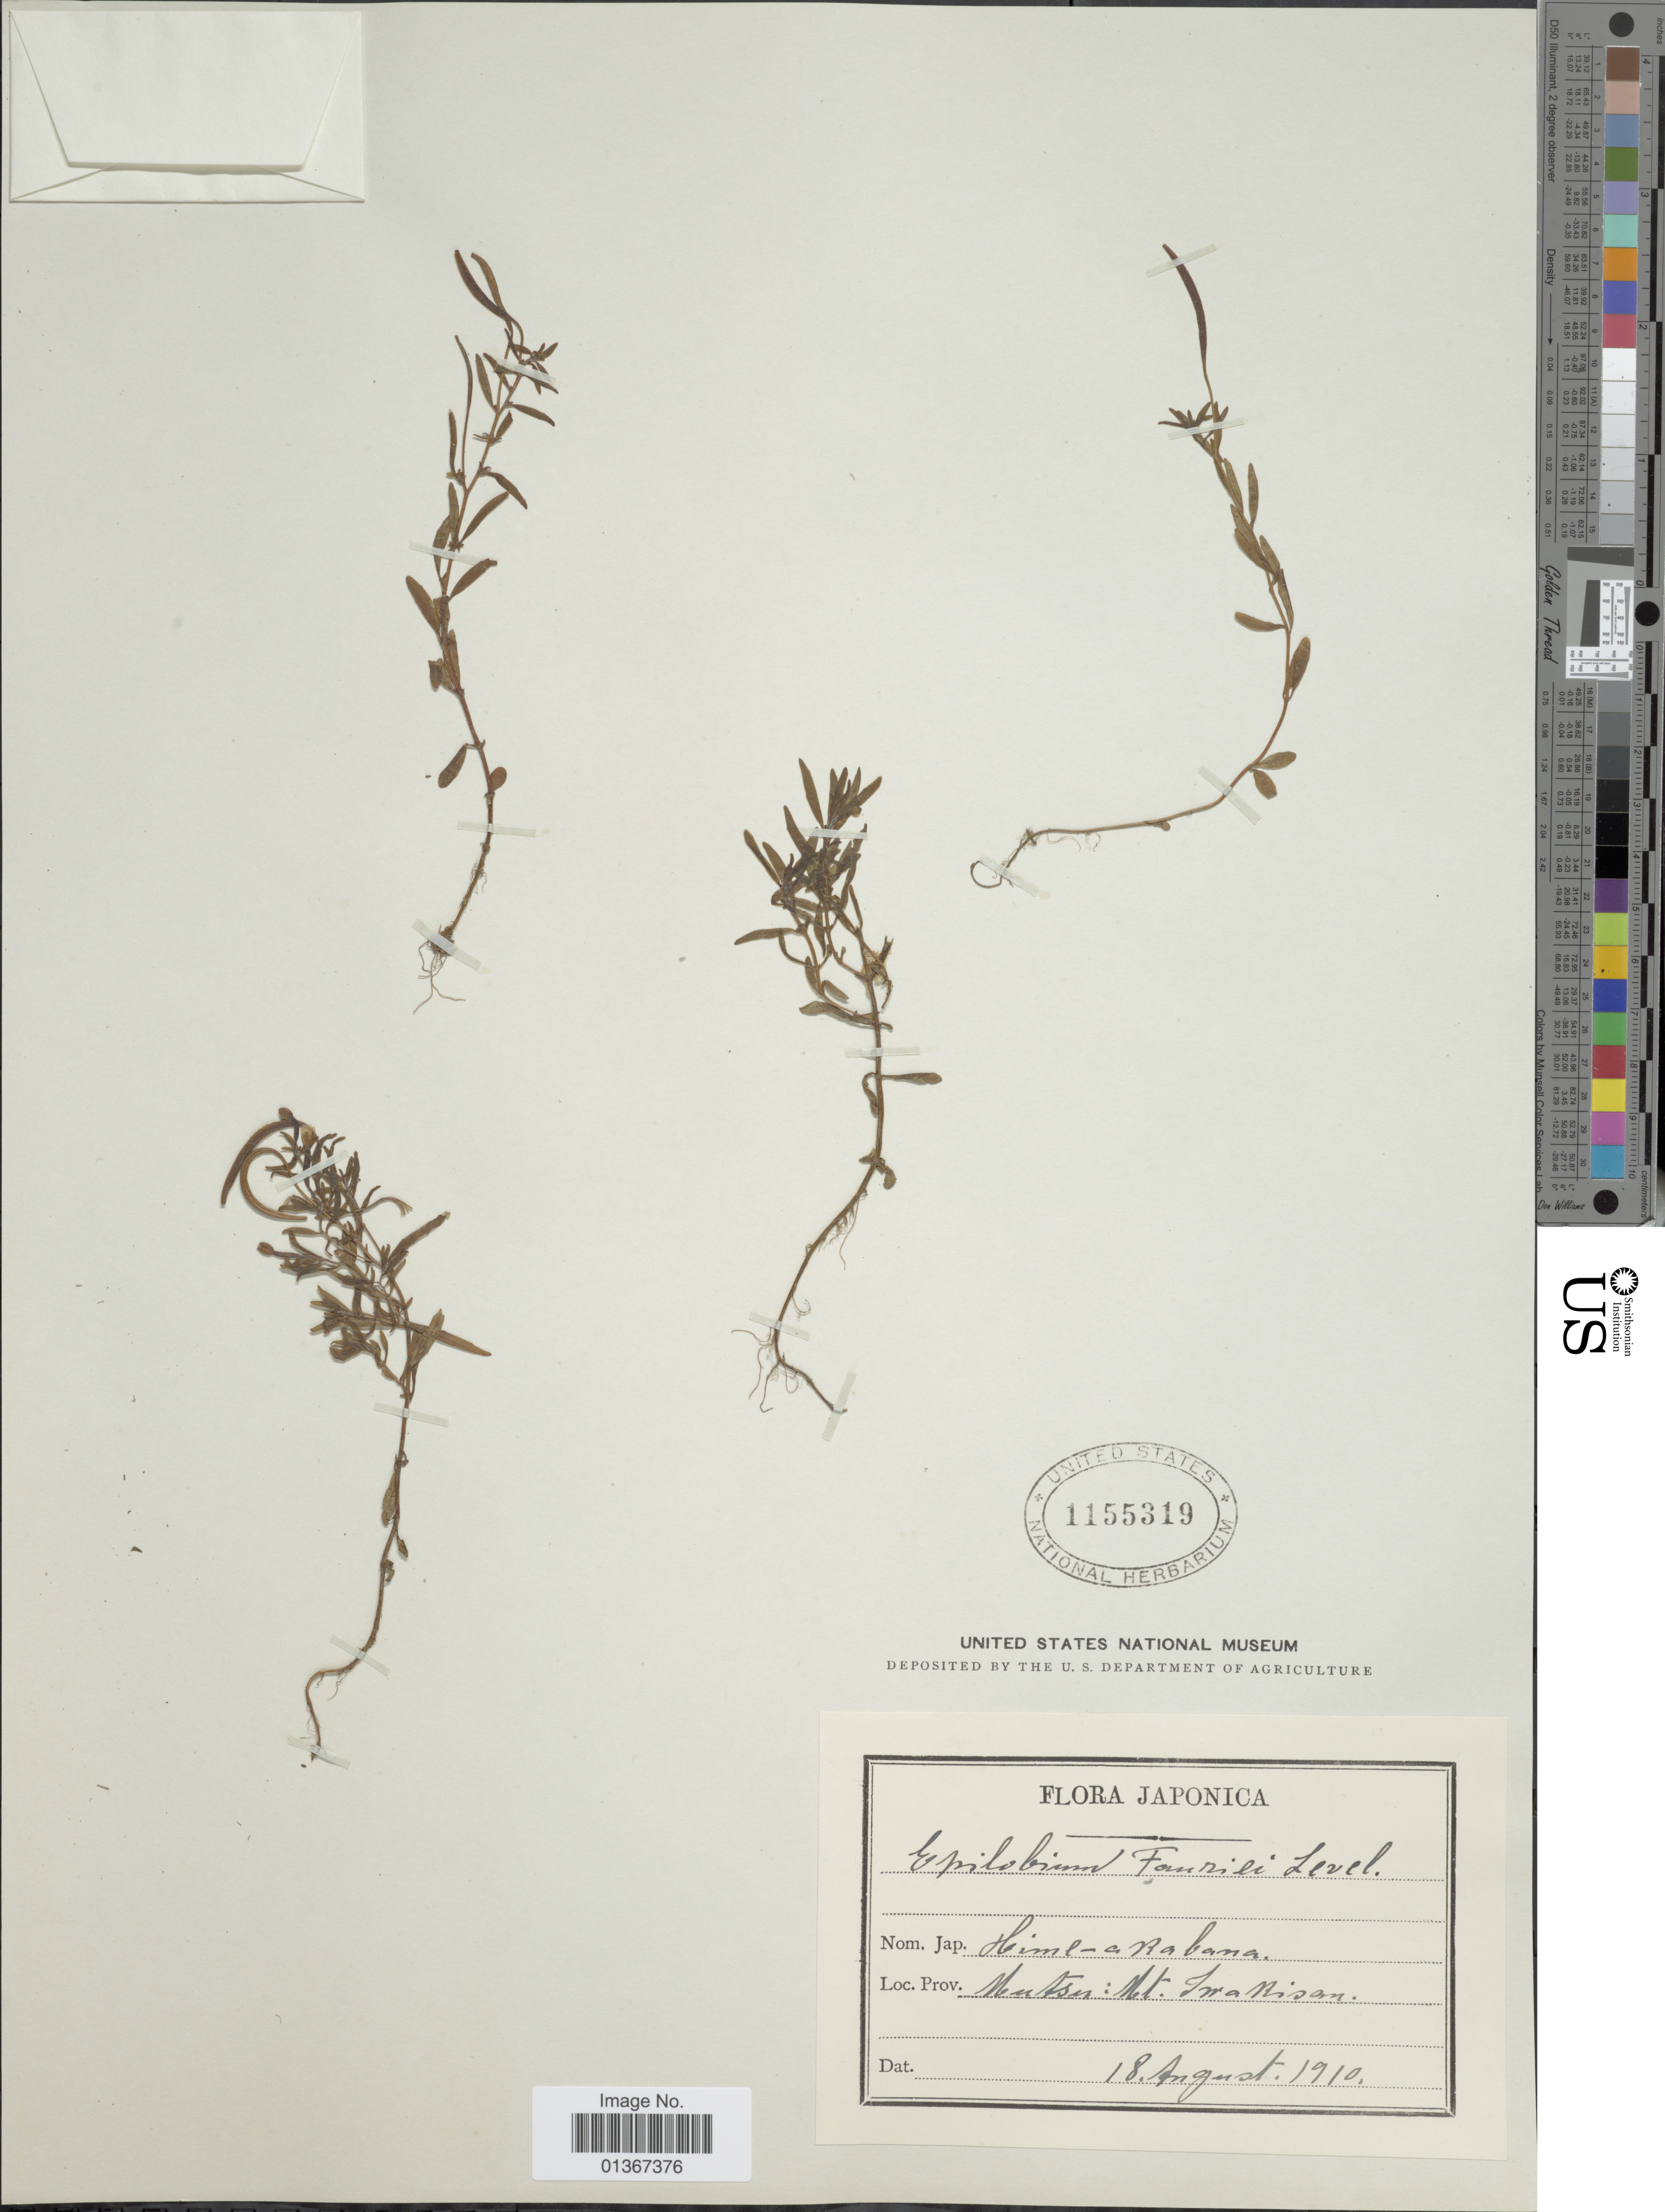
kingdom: Plantae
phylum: Tracheophyta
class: Magnoliopsida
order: Myrtales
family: Onagraceae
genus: Epilobium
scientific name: Epilobium fauriei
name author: H. Lév.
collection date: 1910-08-18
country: Japan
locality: Mutsu: Mt. Iwakisan.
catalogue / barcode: US 1155319